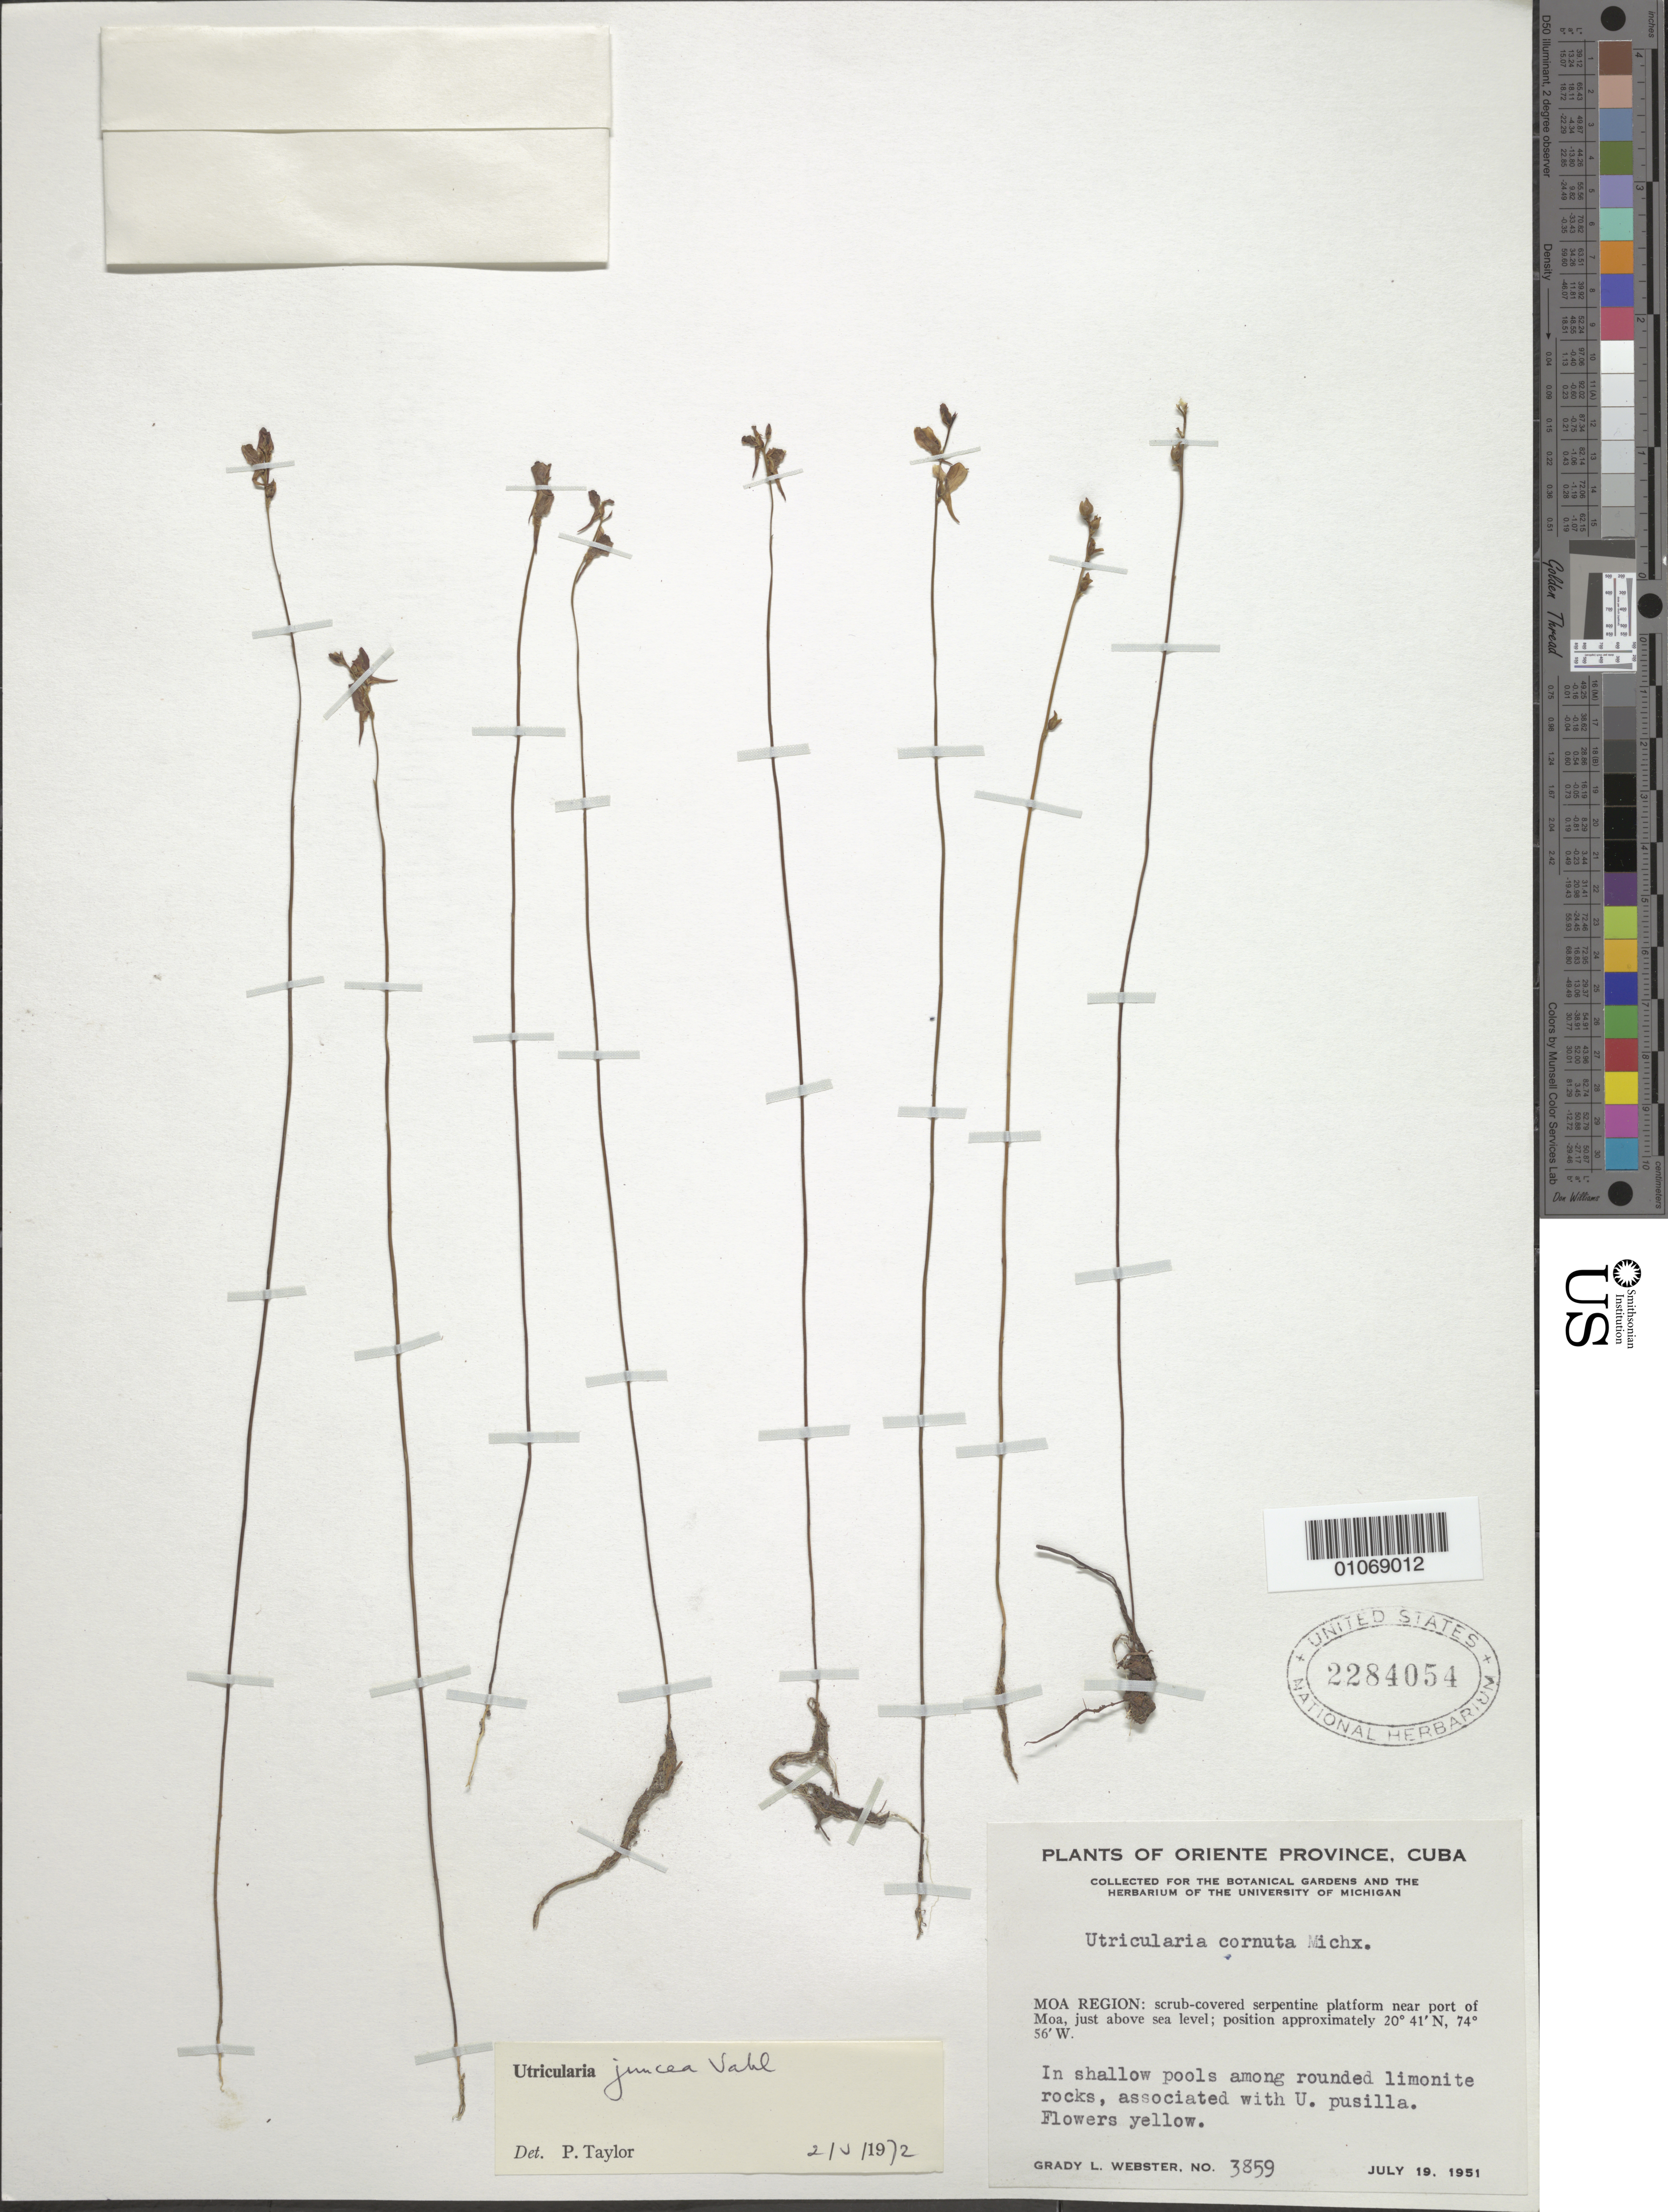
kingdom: Plantae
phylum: Tracheophyta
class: Magnoliopsida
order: Lamiales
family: Lentibulariaceae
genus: Utricularia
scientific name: Utricularia juncea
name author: Vahl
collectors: G. L. Webster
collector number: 3859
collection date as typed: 19 Jul 1951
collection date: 1951-07-19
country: Cuba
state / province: Holguín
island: Cuba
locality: Moa region: scrub-covered serpentine platform near port of Moa [Oriente], just above sea level; in shallow pools among rounded limonite rocks, associated with U pusilla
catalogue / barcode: US 2284054